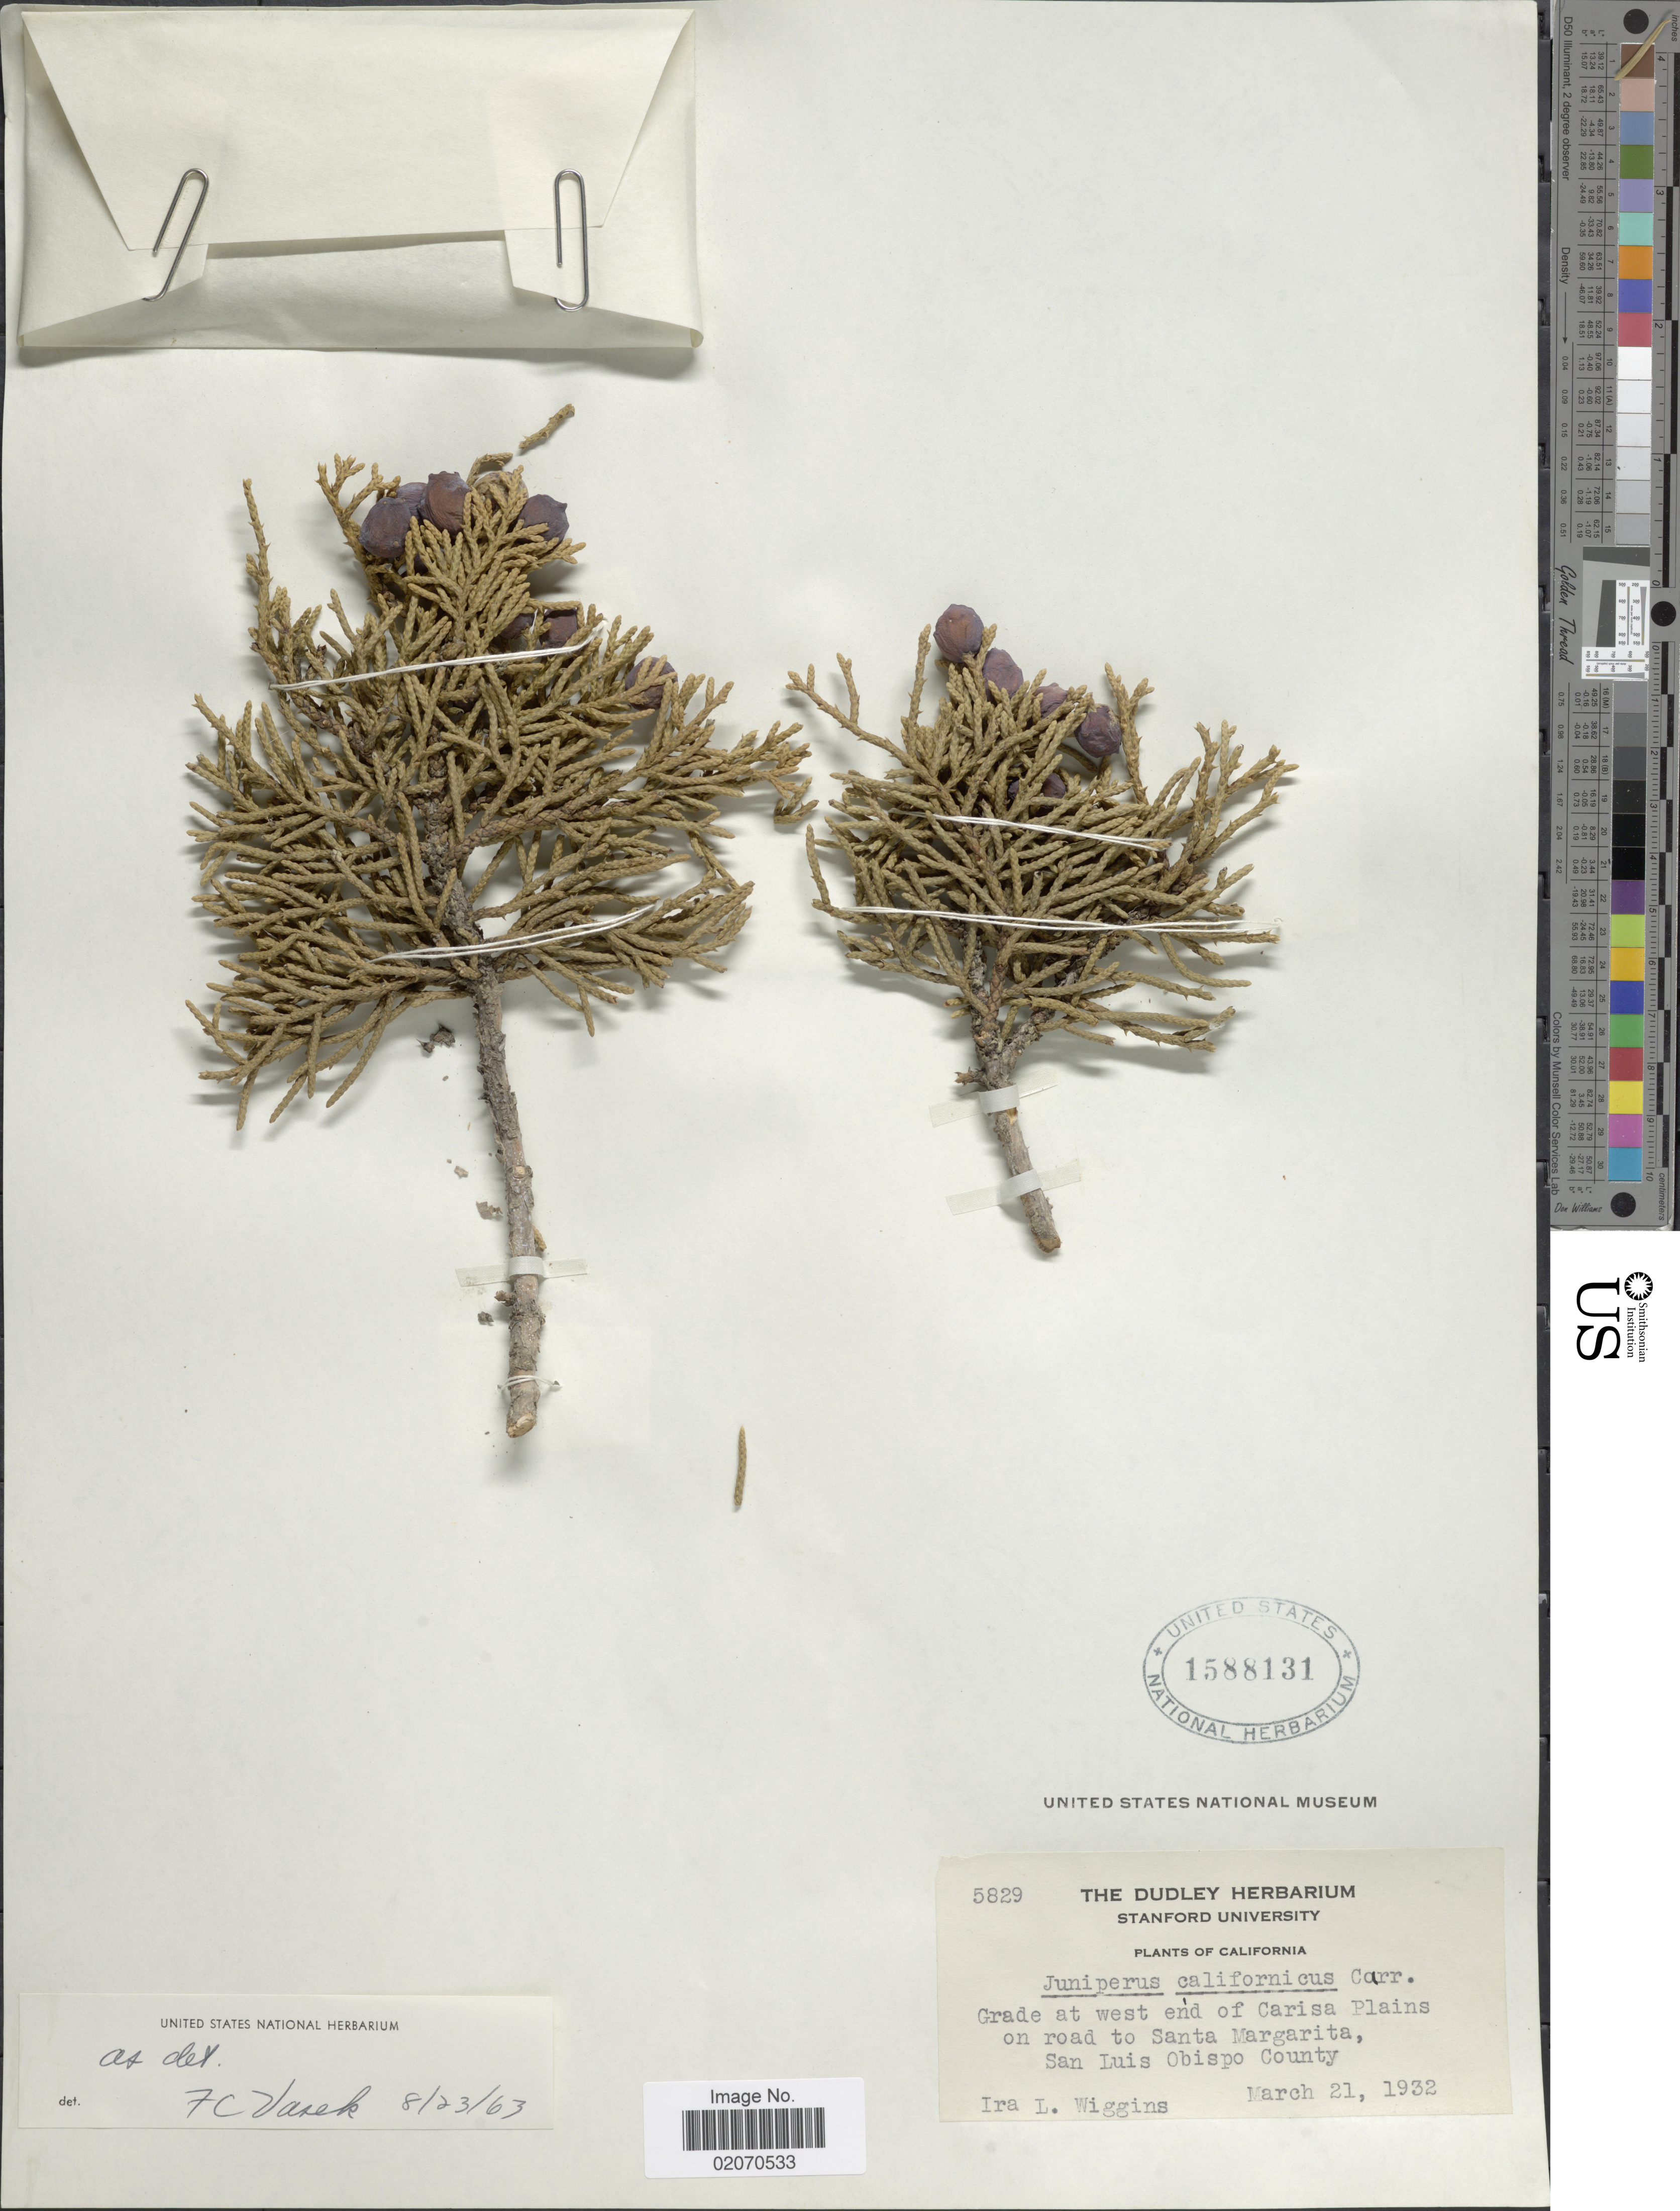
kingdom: Plantae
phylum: Tracheophyta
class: Pinopsida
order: Pinales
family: Cupressaceae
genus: Juniperus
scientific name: Juniperus californica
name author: Carrière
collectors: I. L. Wiggins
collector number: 5829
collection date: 1932-03-21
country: United States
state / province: California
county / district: San Luis Obispo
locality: Grade at west end of Carisa Plains on road to Santa Margarita, San Luis Obispo County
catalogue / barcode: US 1588131